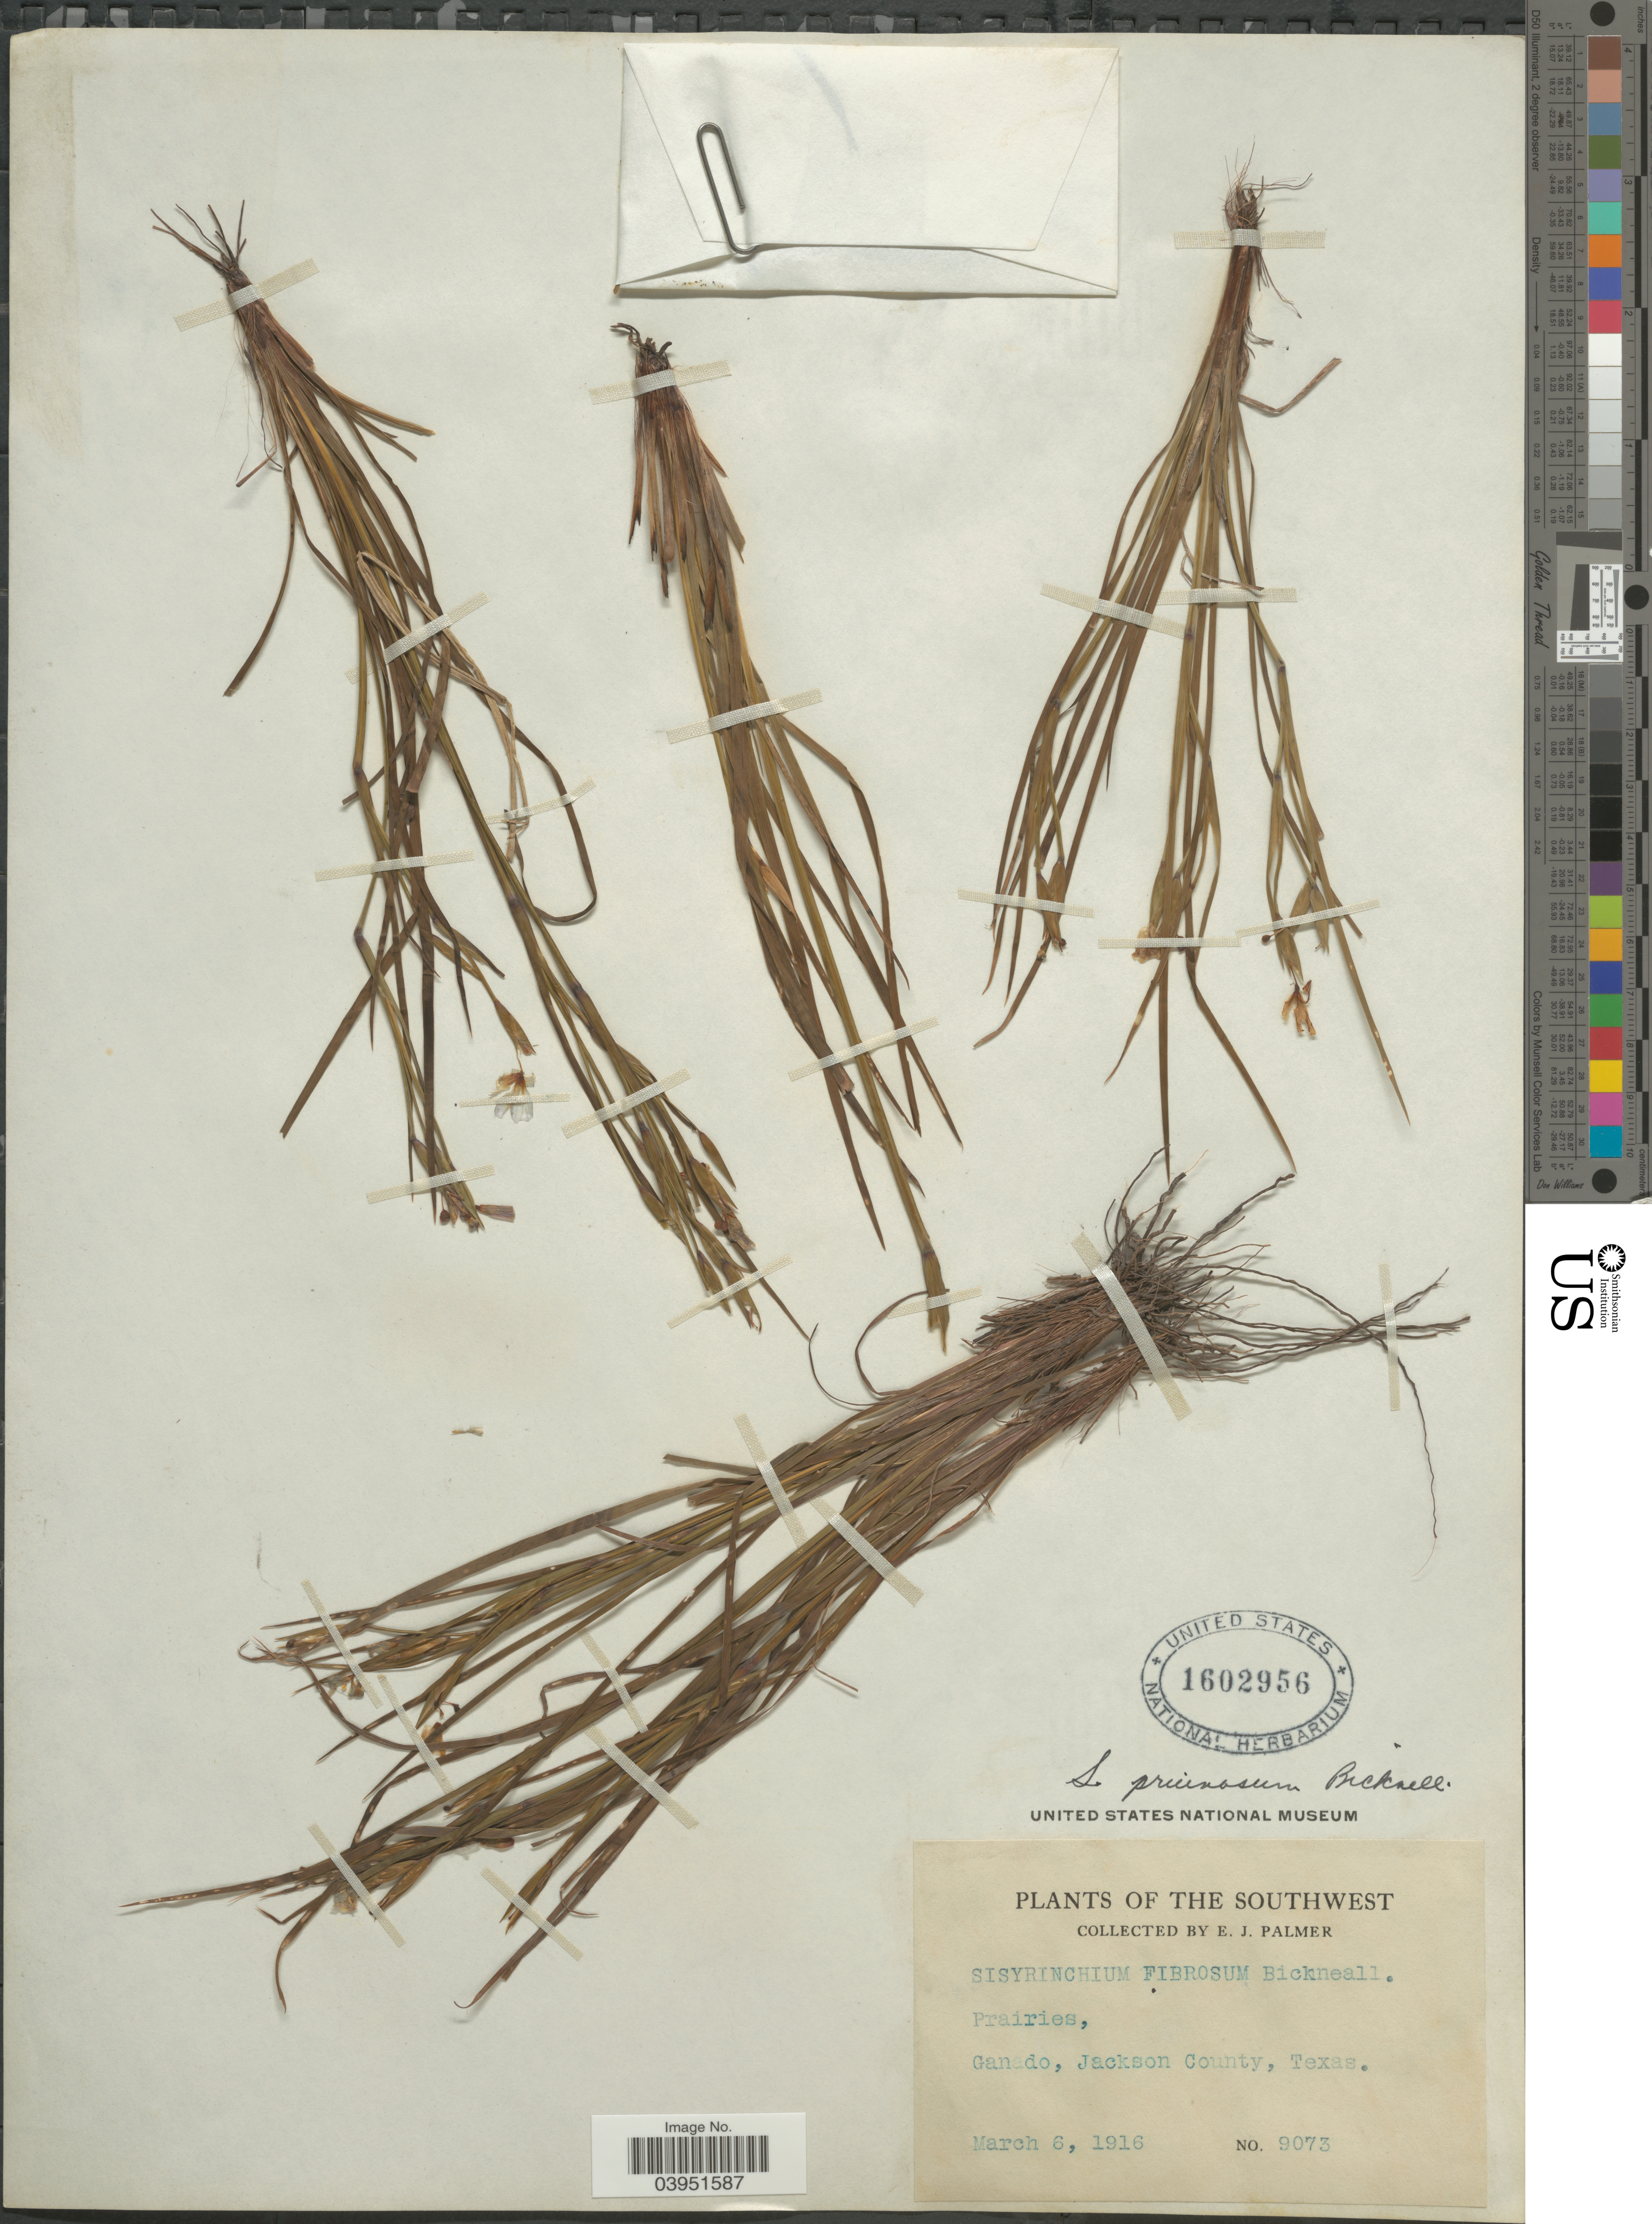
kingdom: Plantae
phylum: Tracheophyta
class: Liliopsida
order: Asparagales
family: Iridaceae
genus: Sisyrinchium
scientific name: Sisyrinchium pruinosum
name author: E.P. Bicknell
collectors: E. J. Palmer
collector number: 9073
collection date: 1916-03-06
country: United States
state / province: Texas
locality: The Southwest. Ganado, Jackson County.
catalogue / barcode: US 1602956